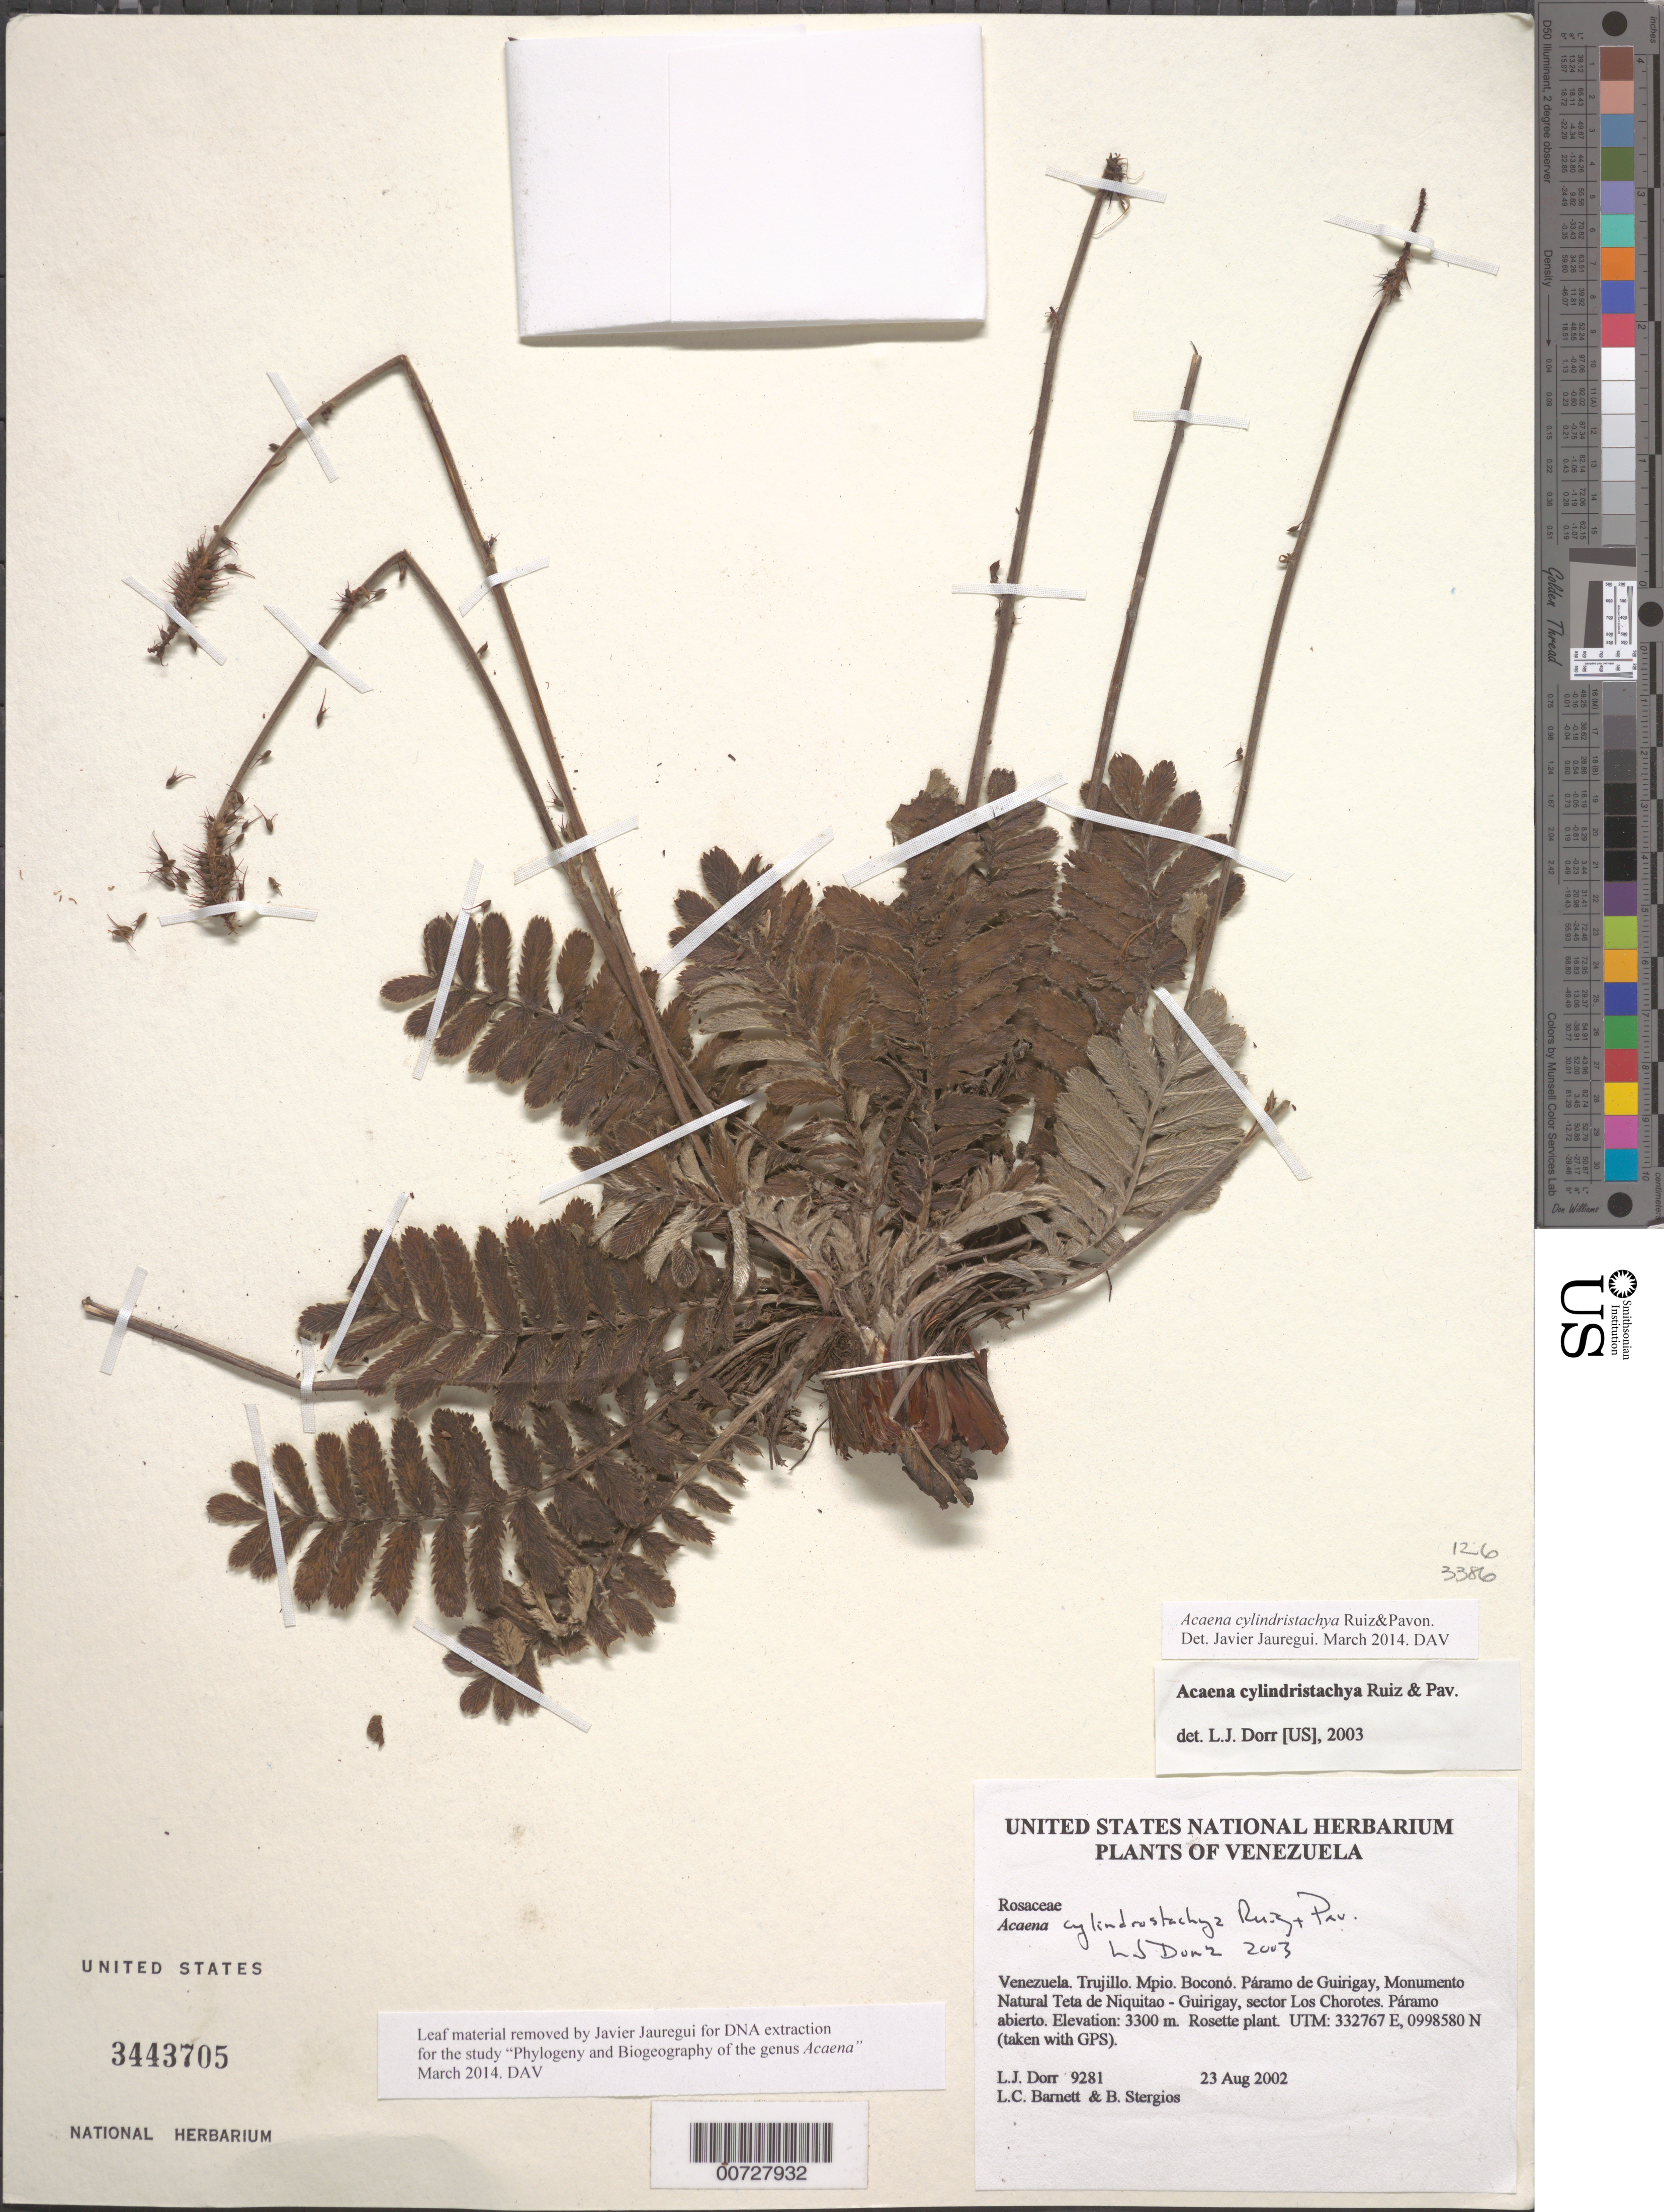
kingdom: Plantae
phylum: Tracheophyta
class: Magnoliopsida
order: Rosales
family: Rosaceae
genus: Acaena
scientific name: Acaena cylindristachya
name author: Ruiz & Pav.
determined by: Dorr, L. J., (BOT), Smithsonian Institution - National Museum of Natural History (UNITED STATES)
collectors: L. J. Dorr, L. C. Barnett & B. G. Stergios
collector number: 9281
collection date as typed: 23 Aug 2002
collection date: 2002-08-23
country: Venezuela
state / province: Trujillo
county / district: Boconó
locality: Páramo de Guirigay, Monumento Natural Teta de Niquitao - Guirigay, sector Los Chorotes.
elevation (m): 3300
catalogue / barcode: US 3443705